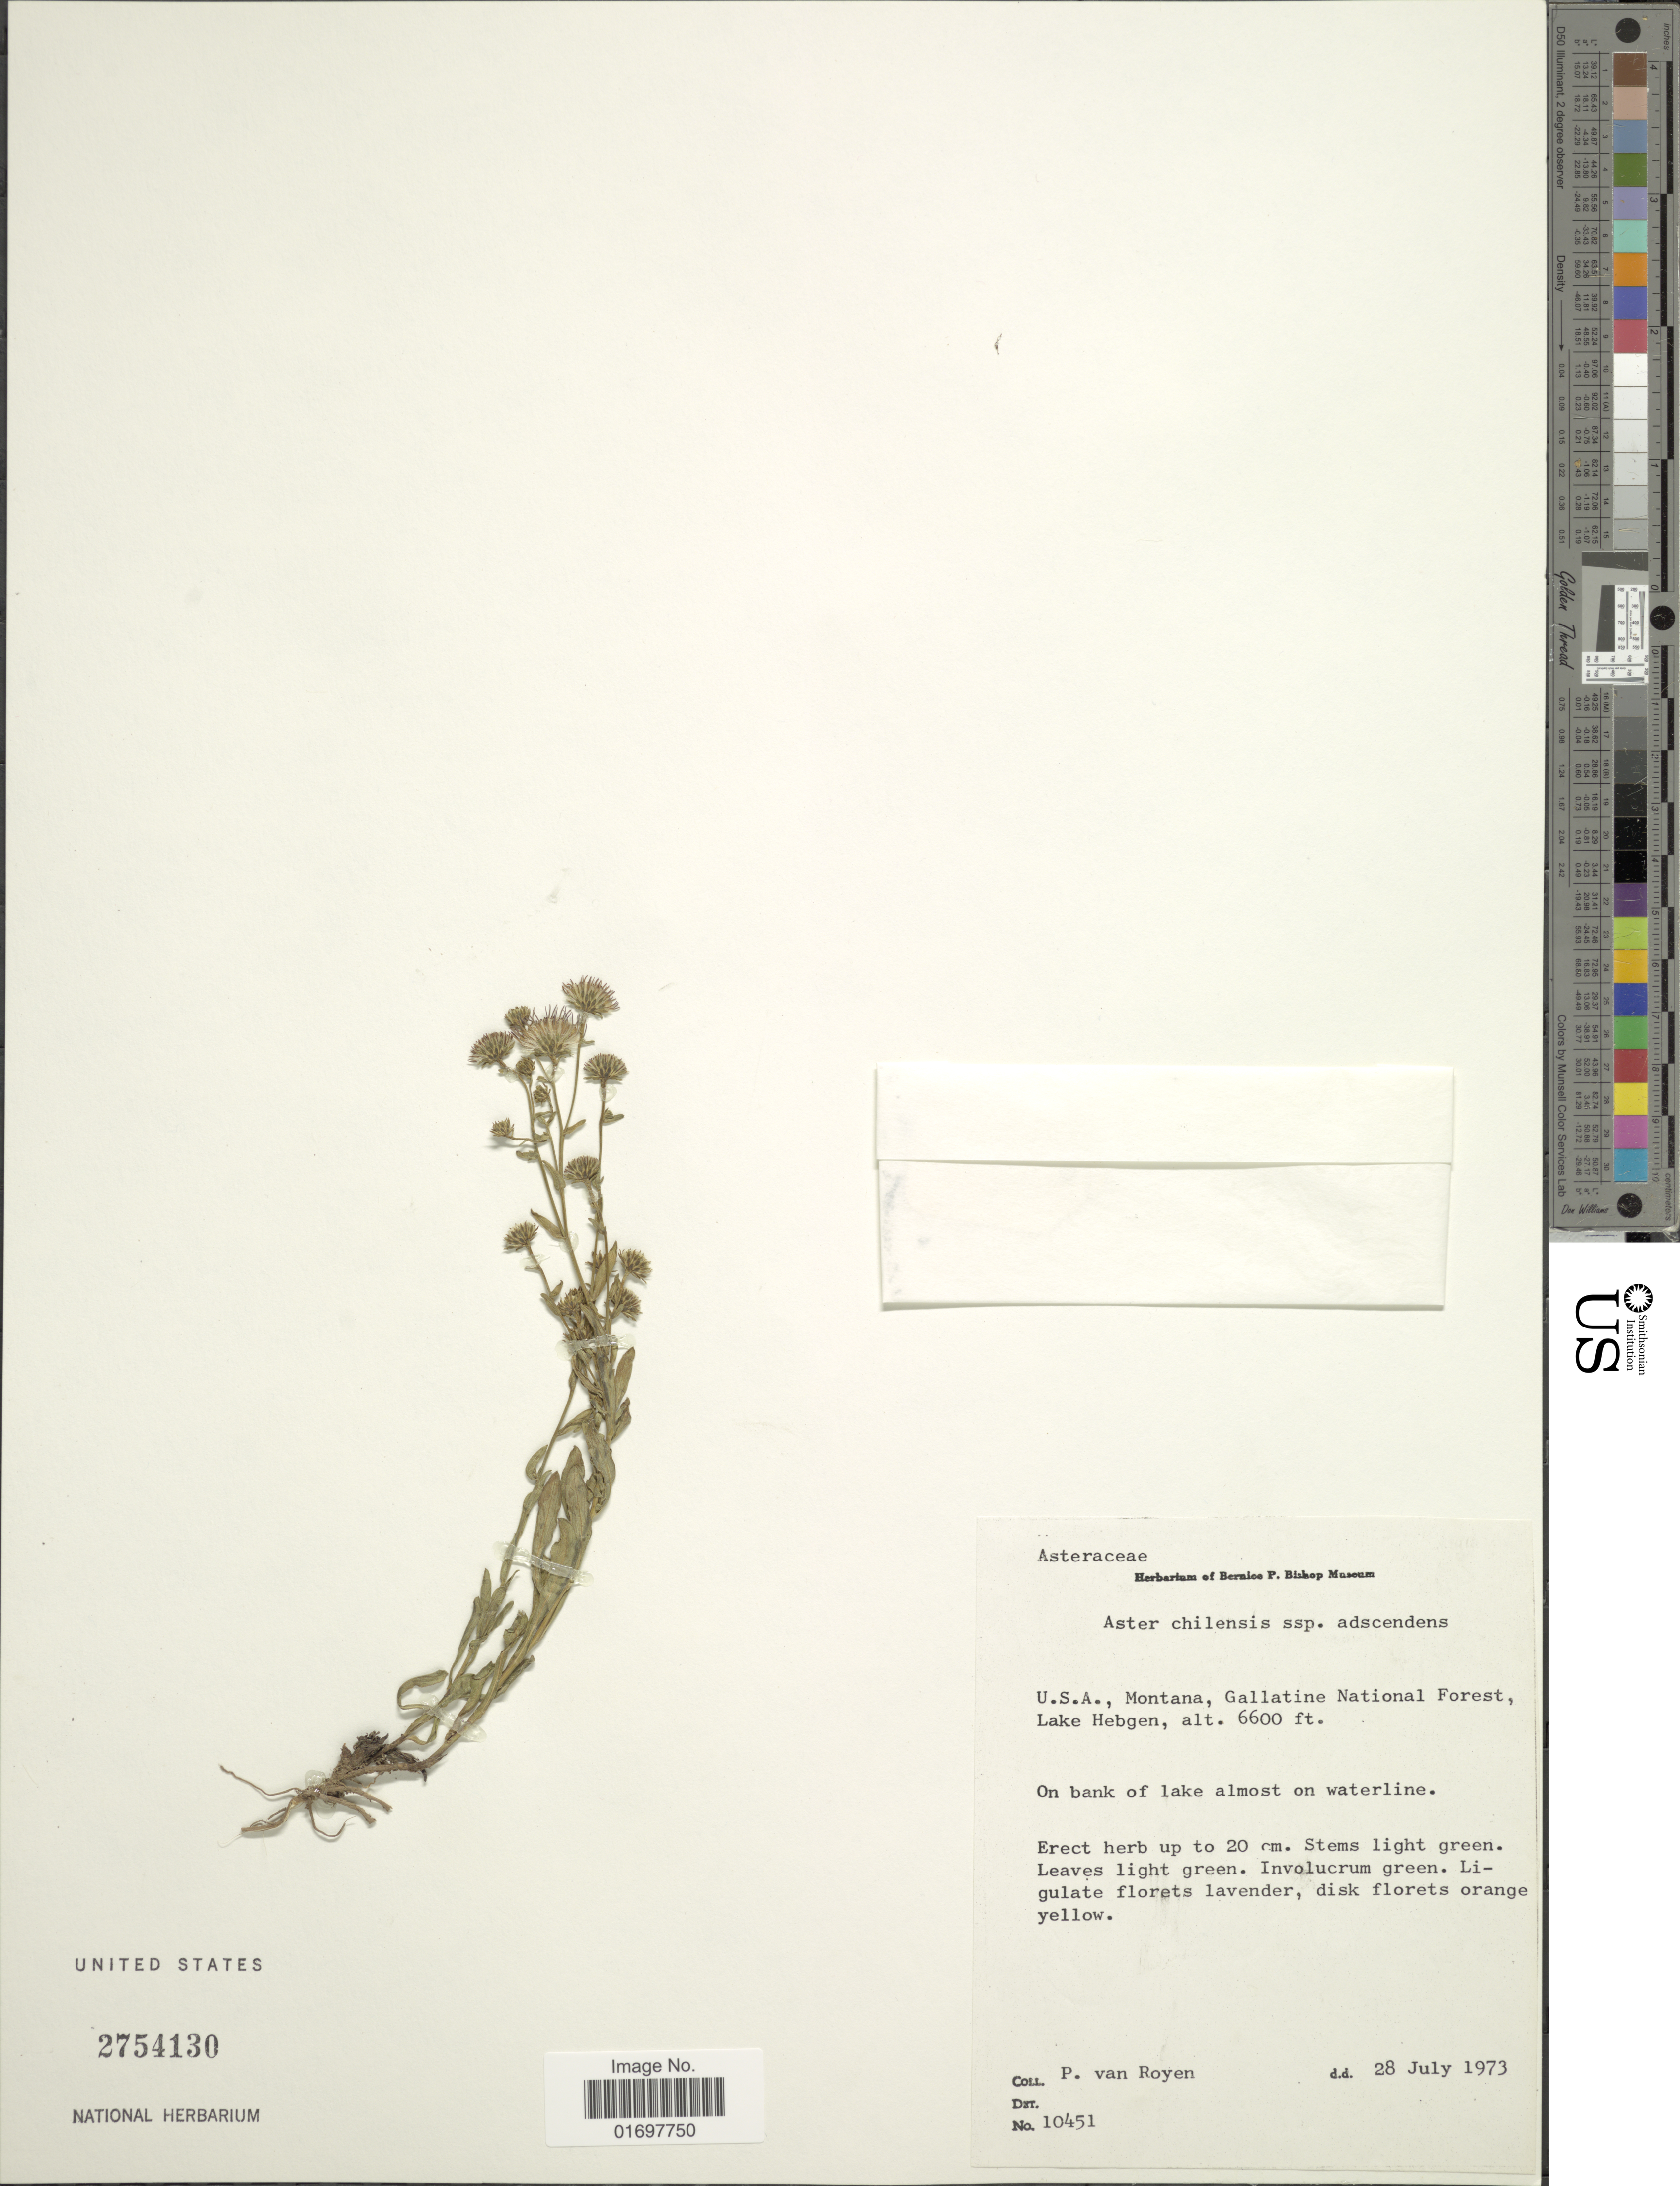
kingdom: Plantae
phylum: Tracheophyta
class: Magnoliopsida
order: Asterales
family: Asteraceae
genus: Symphyotrichum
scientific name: Symphyotrichum chilense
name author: (Nees) G.L. Nesom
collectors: P. van Royen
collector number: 10451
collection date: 1973-07-28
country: United States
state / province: Montana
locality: U.S.A. Montana, Gallatine National Forest Lake Hebgen.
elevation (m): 2012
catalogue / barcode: US 2754130